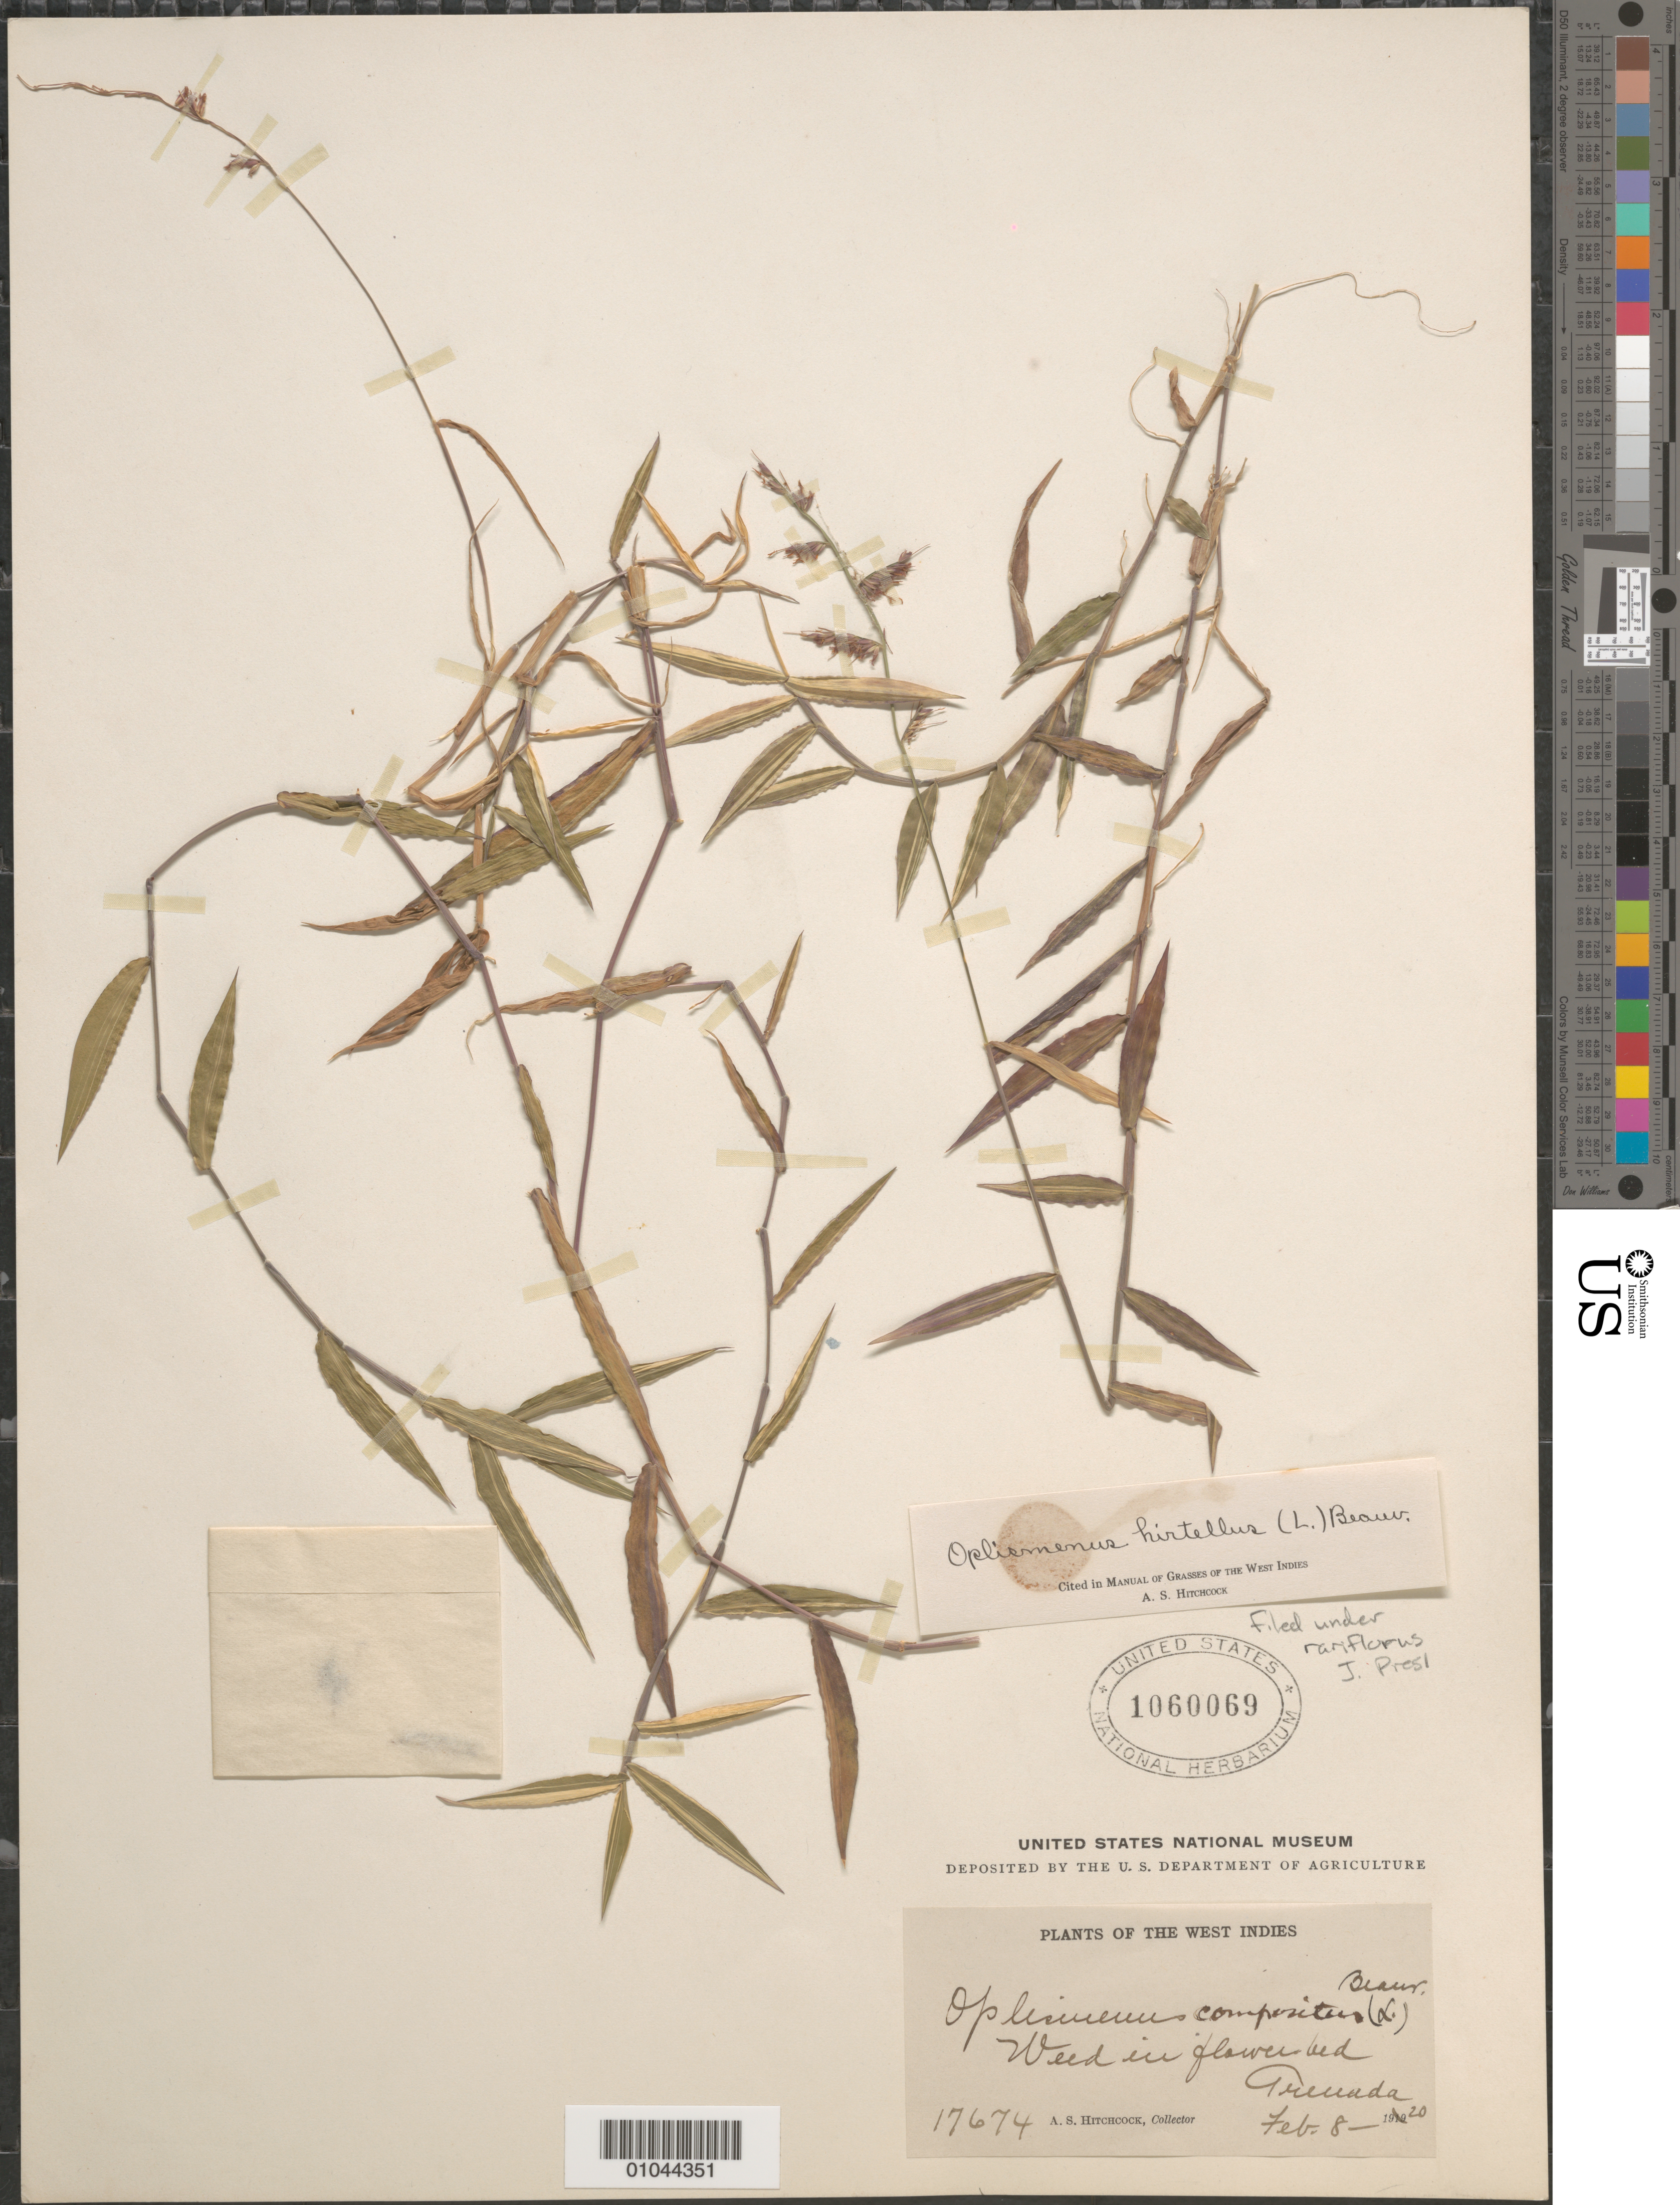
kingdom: Plantae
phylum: Tracheophyta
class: Liliopsida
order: Poales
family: Poaceae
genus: Oplismenus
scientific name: Oplismenus compositus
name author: (L.) P. Beauv.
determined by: Poaceae Reorganization Project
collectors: A. S. Hitchcock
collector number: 17674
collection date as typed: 08 Feb 1920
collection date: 1920-02-08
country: Grenada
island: Grenada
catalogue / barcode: US 1060069